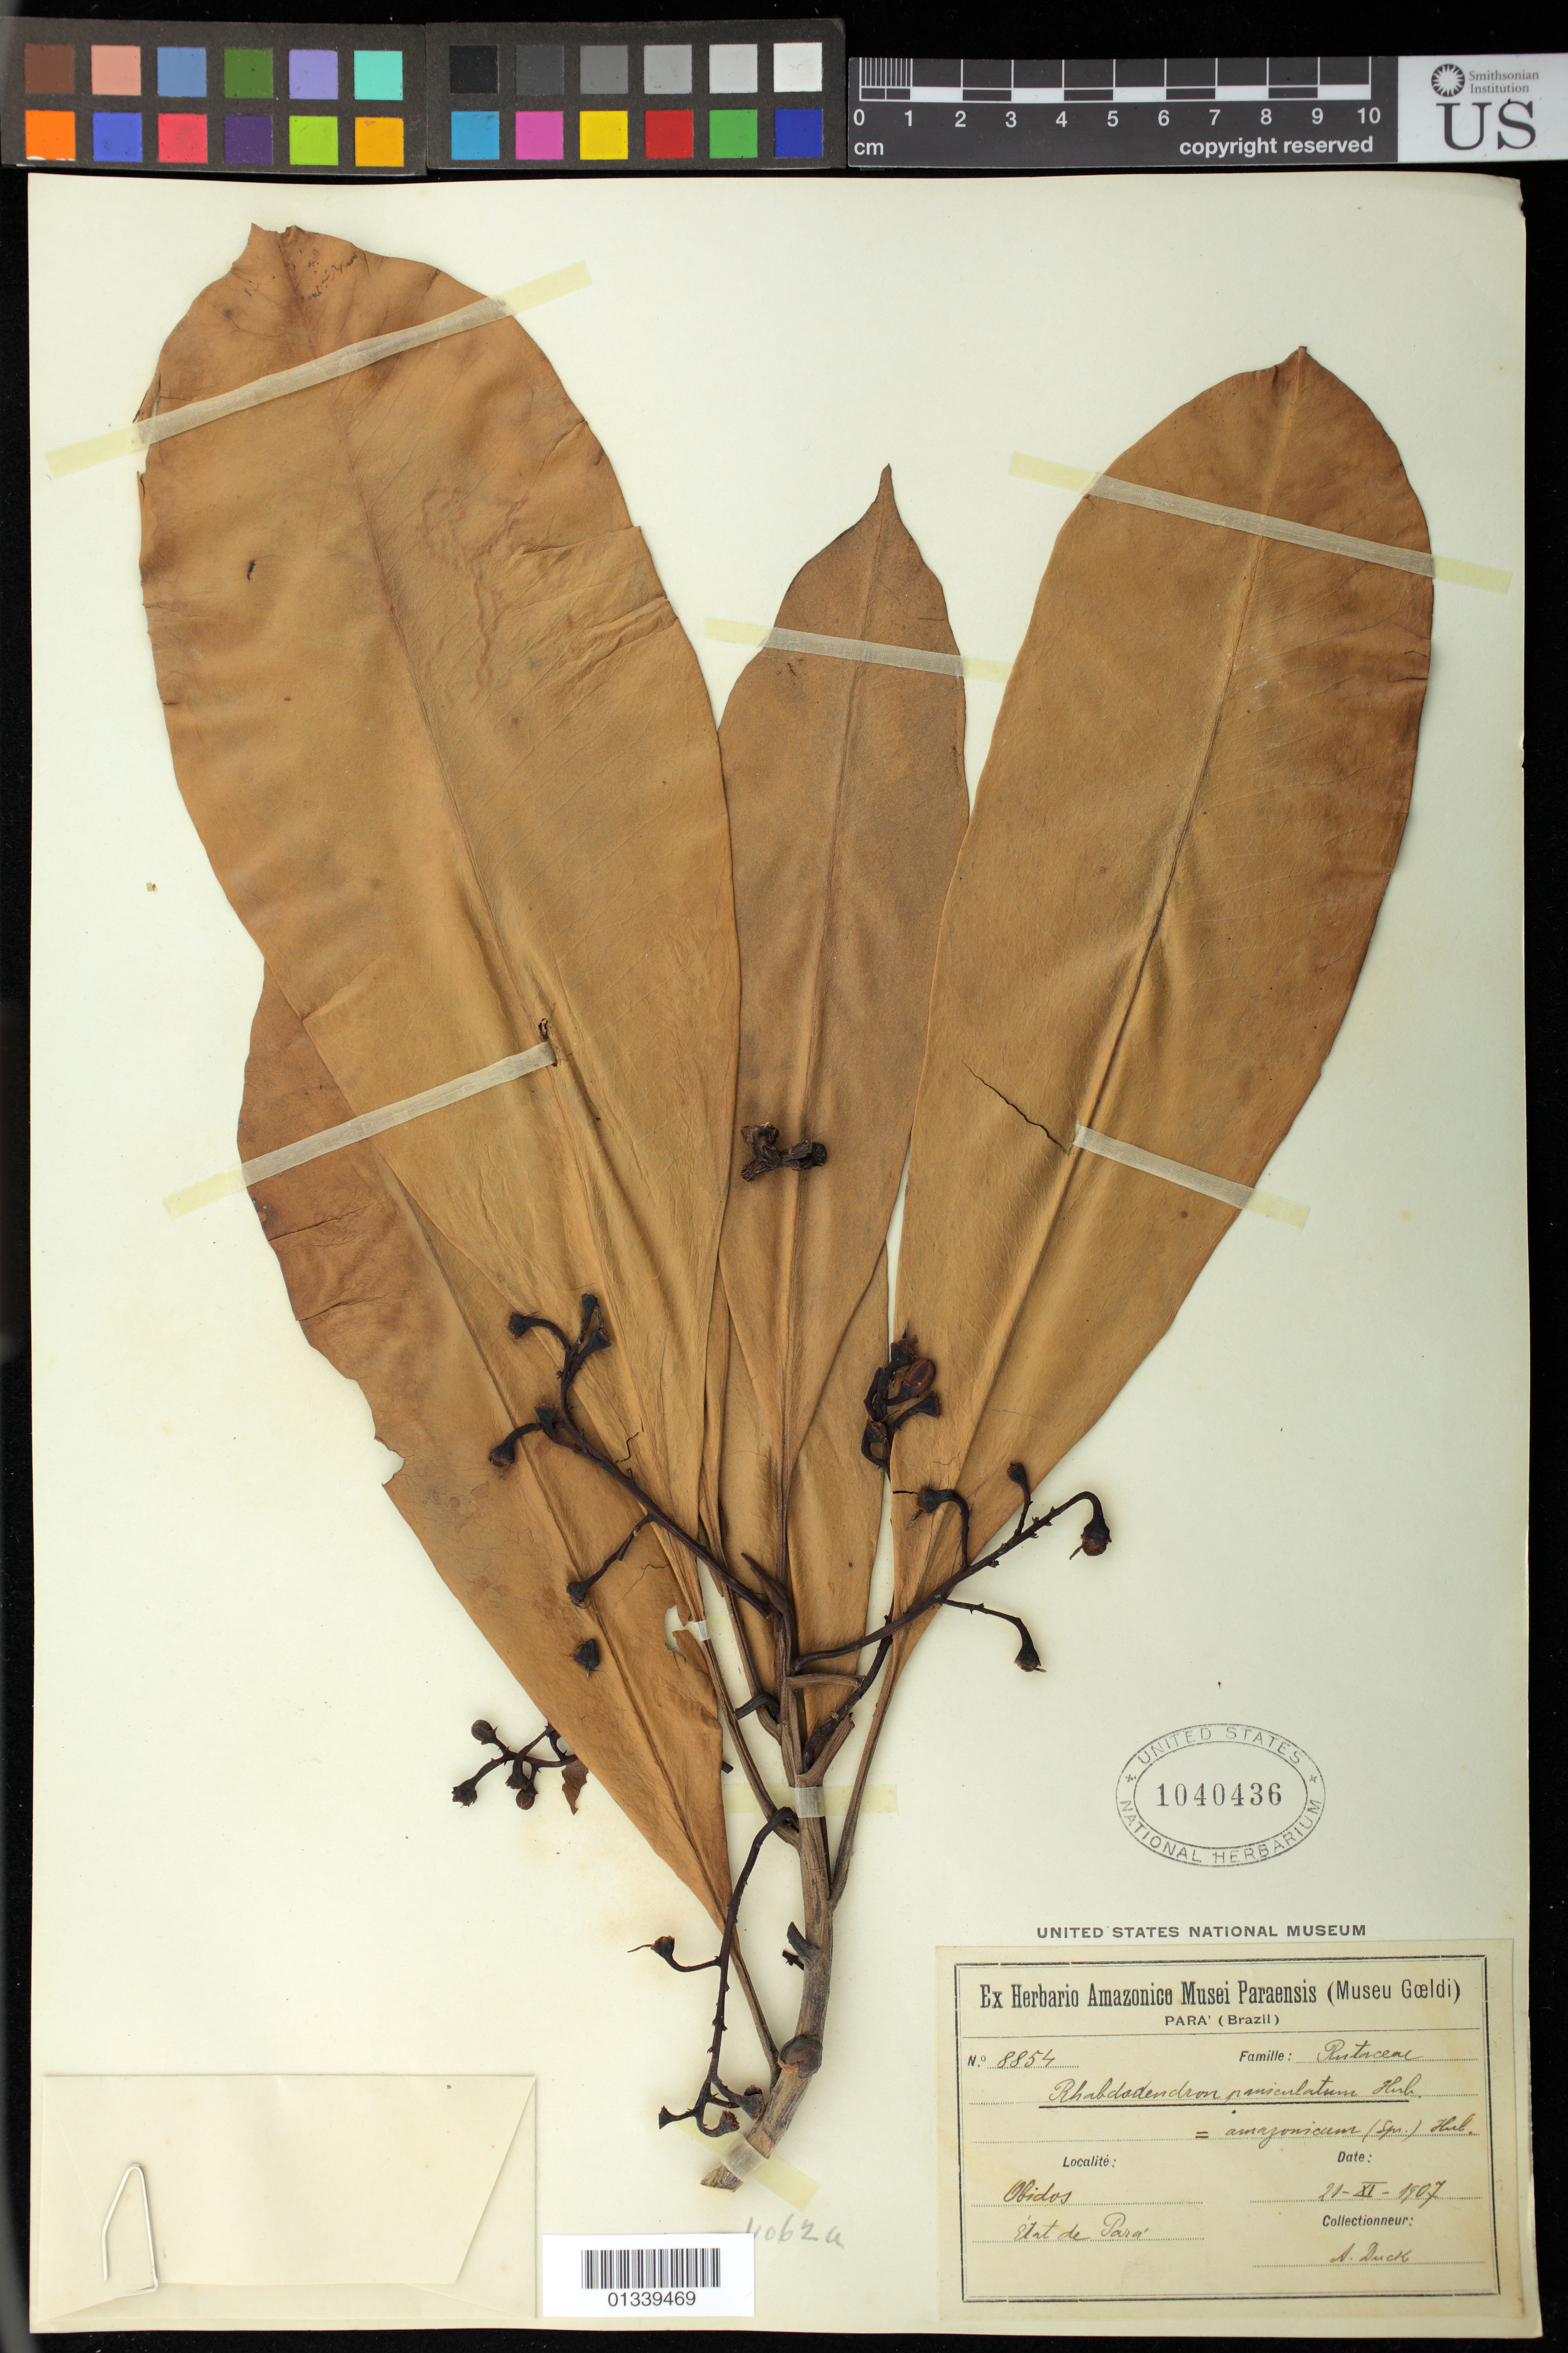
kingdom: Plantae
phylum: Tracheophyta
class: Magnoliopsida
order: Caryophyllales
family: Rhabdodendraceae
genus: Rhabdodendron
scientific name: Rhabdodendron amazonicum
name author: (Spruce ex Benth.) Huber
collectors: A. Ducke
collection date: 1907-11-21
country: Brazil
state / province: Pará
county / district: Óbidos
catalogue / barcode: US 1040436